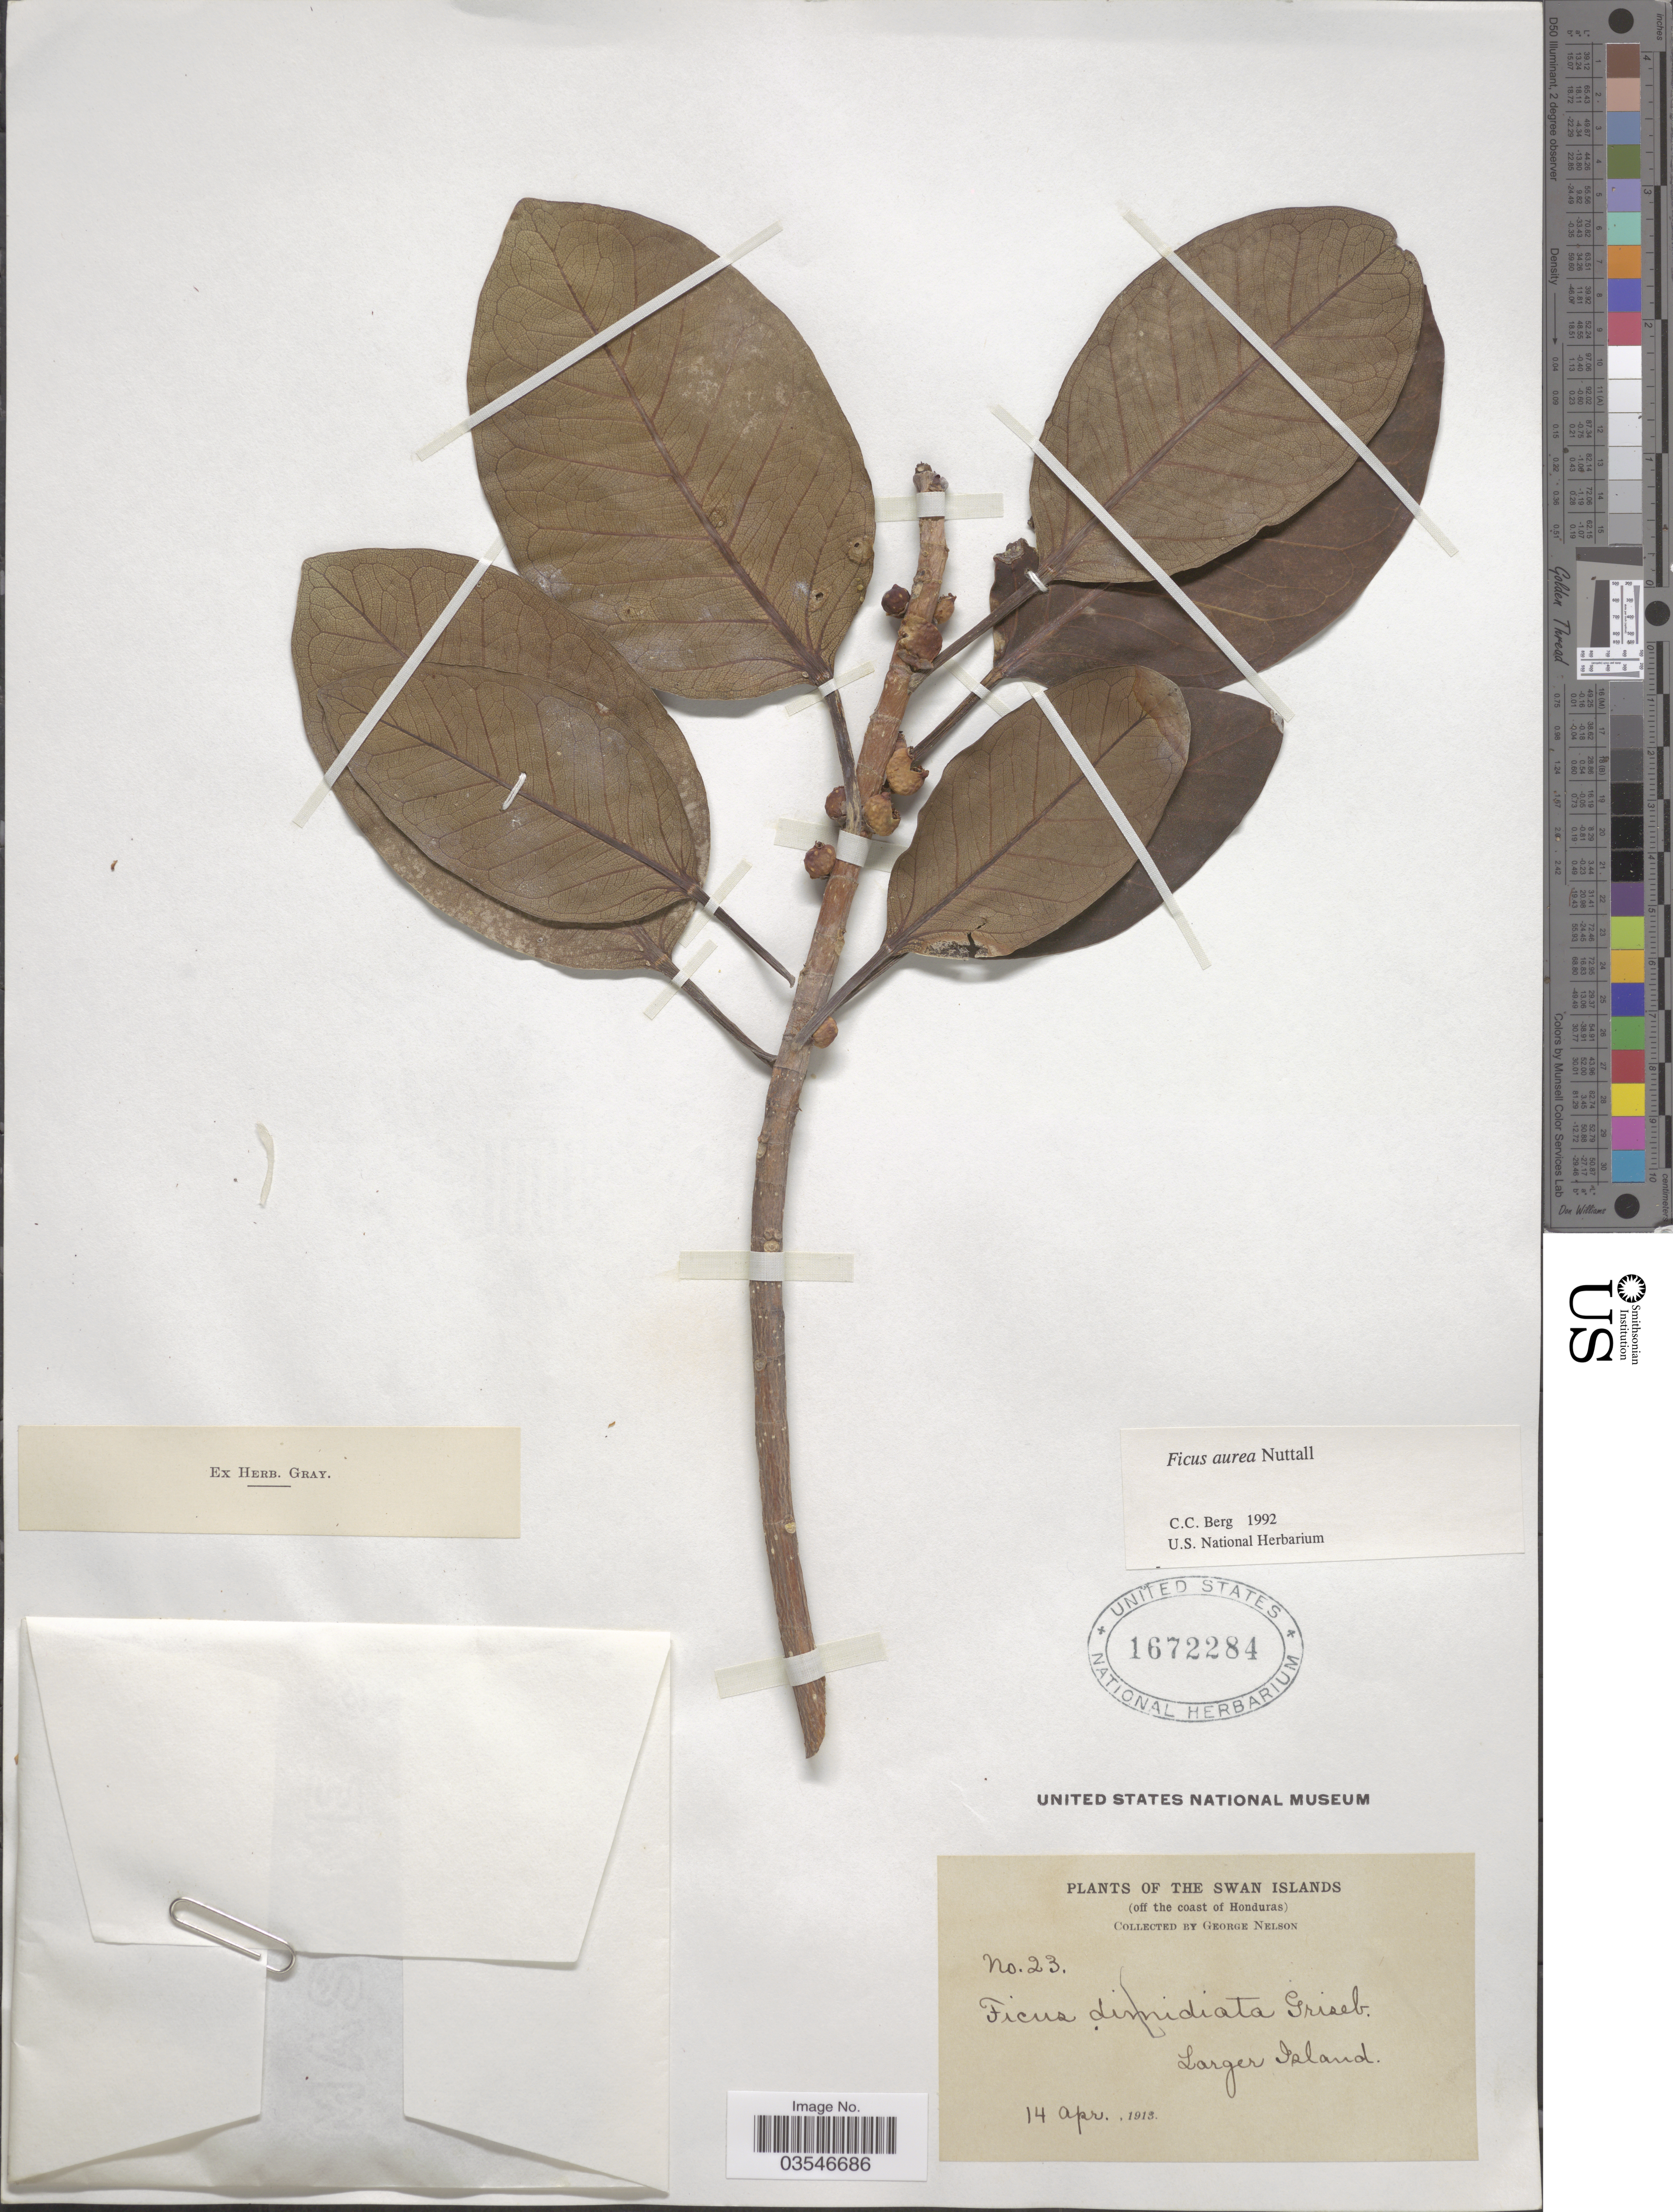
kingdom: Plantae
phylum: Tracheophyta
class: Magnoliopsida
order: Rosales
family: Moraceae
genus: Ficus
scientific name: Ficus aurea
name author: Nutt.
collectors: G. Nelson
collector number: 23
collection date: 1913-04-14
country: Honduras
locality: Swan Islands (off the coast of Honduras). Larger Island.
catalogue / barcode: US 1672284